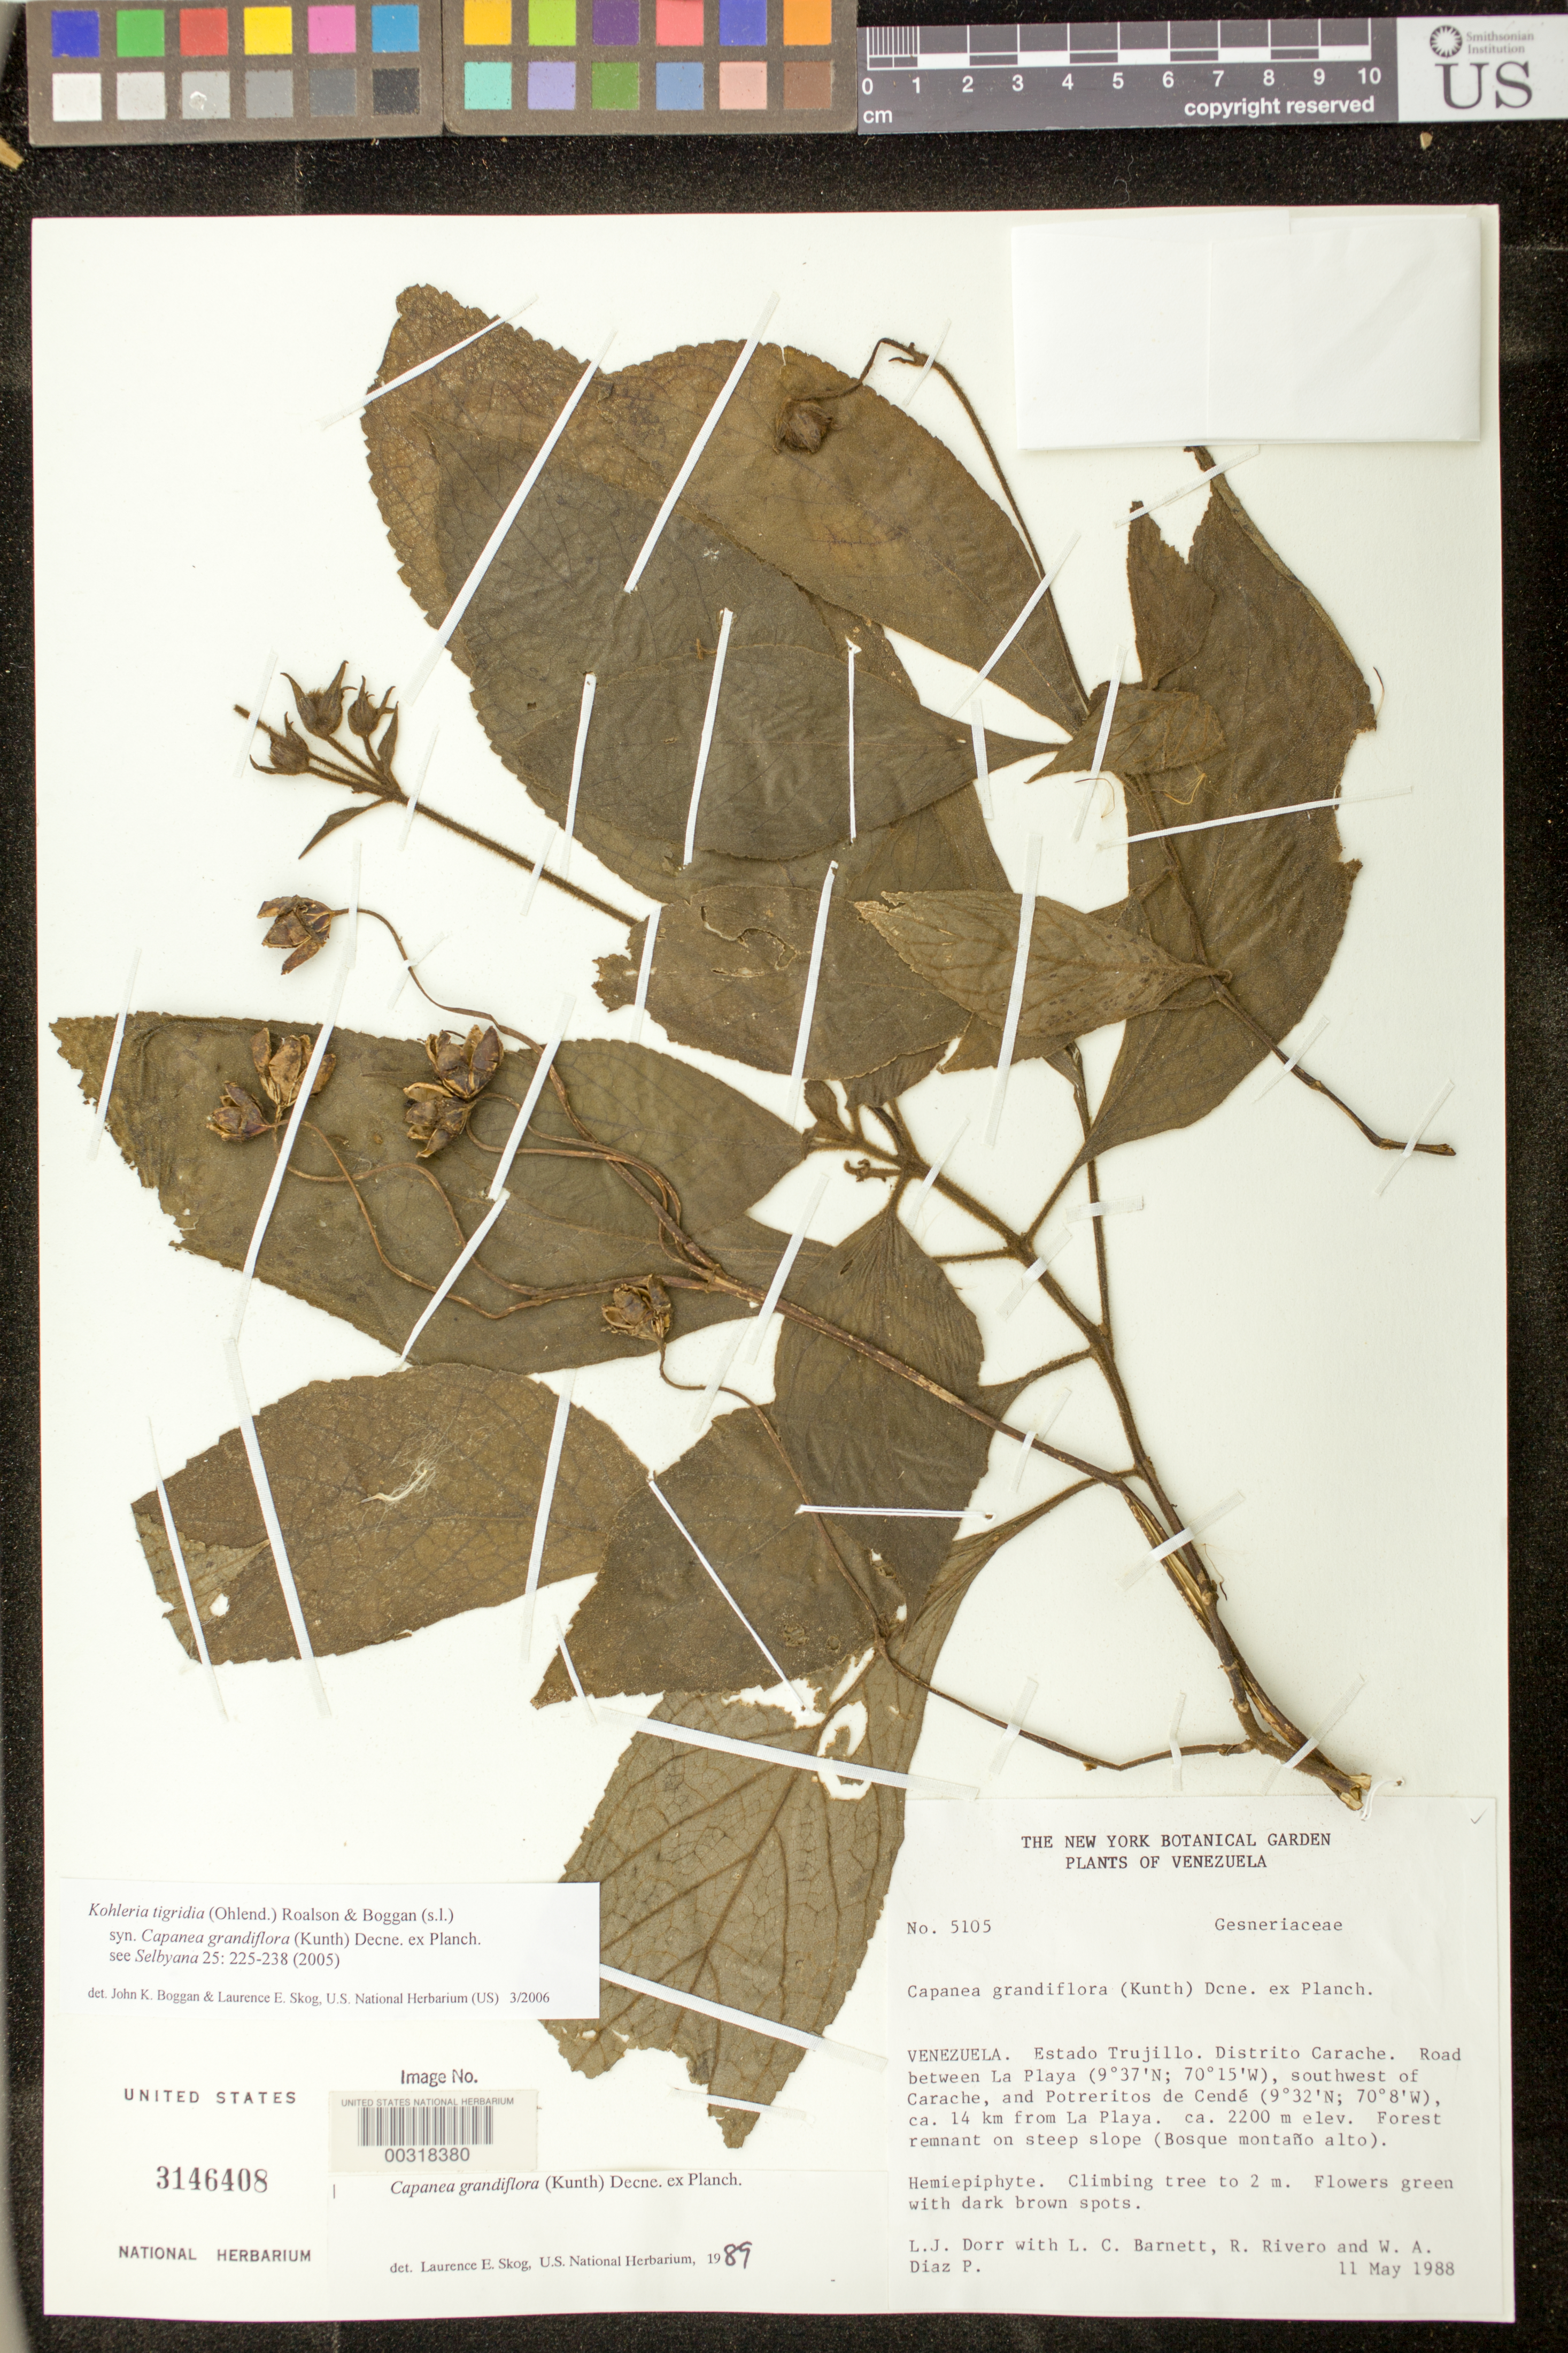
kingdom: Plantae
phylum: Tracheophyta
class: Magnoliopsida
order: Lamiales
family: Gesneriaceae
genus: Kohleria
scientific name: Kohleria tigridia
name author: (Ohlend.) Roalson & Boggan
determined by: Boggan, J. K.; Skog, L. E.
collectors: L. J. Dorr, L. C. Barnett, R. Rivera & W. Díaz P.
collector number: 5105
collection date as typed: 11 May 1988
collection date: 1988-05-11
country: Venezuela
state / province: Trujillo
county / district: Carache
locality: Road between La Playa, SW of Carache, and Potreritos de Cendé, ca. 14 km from La Playa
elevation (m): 2200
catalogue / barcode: US 3146408